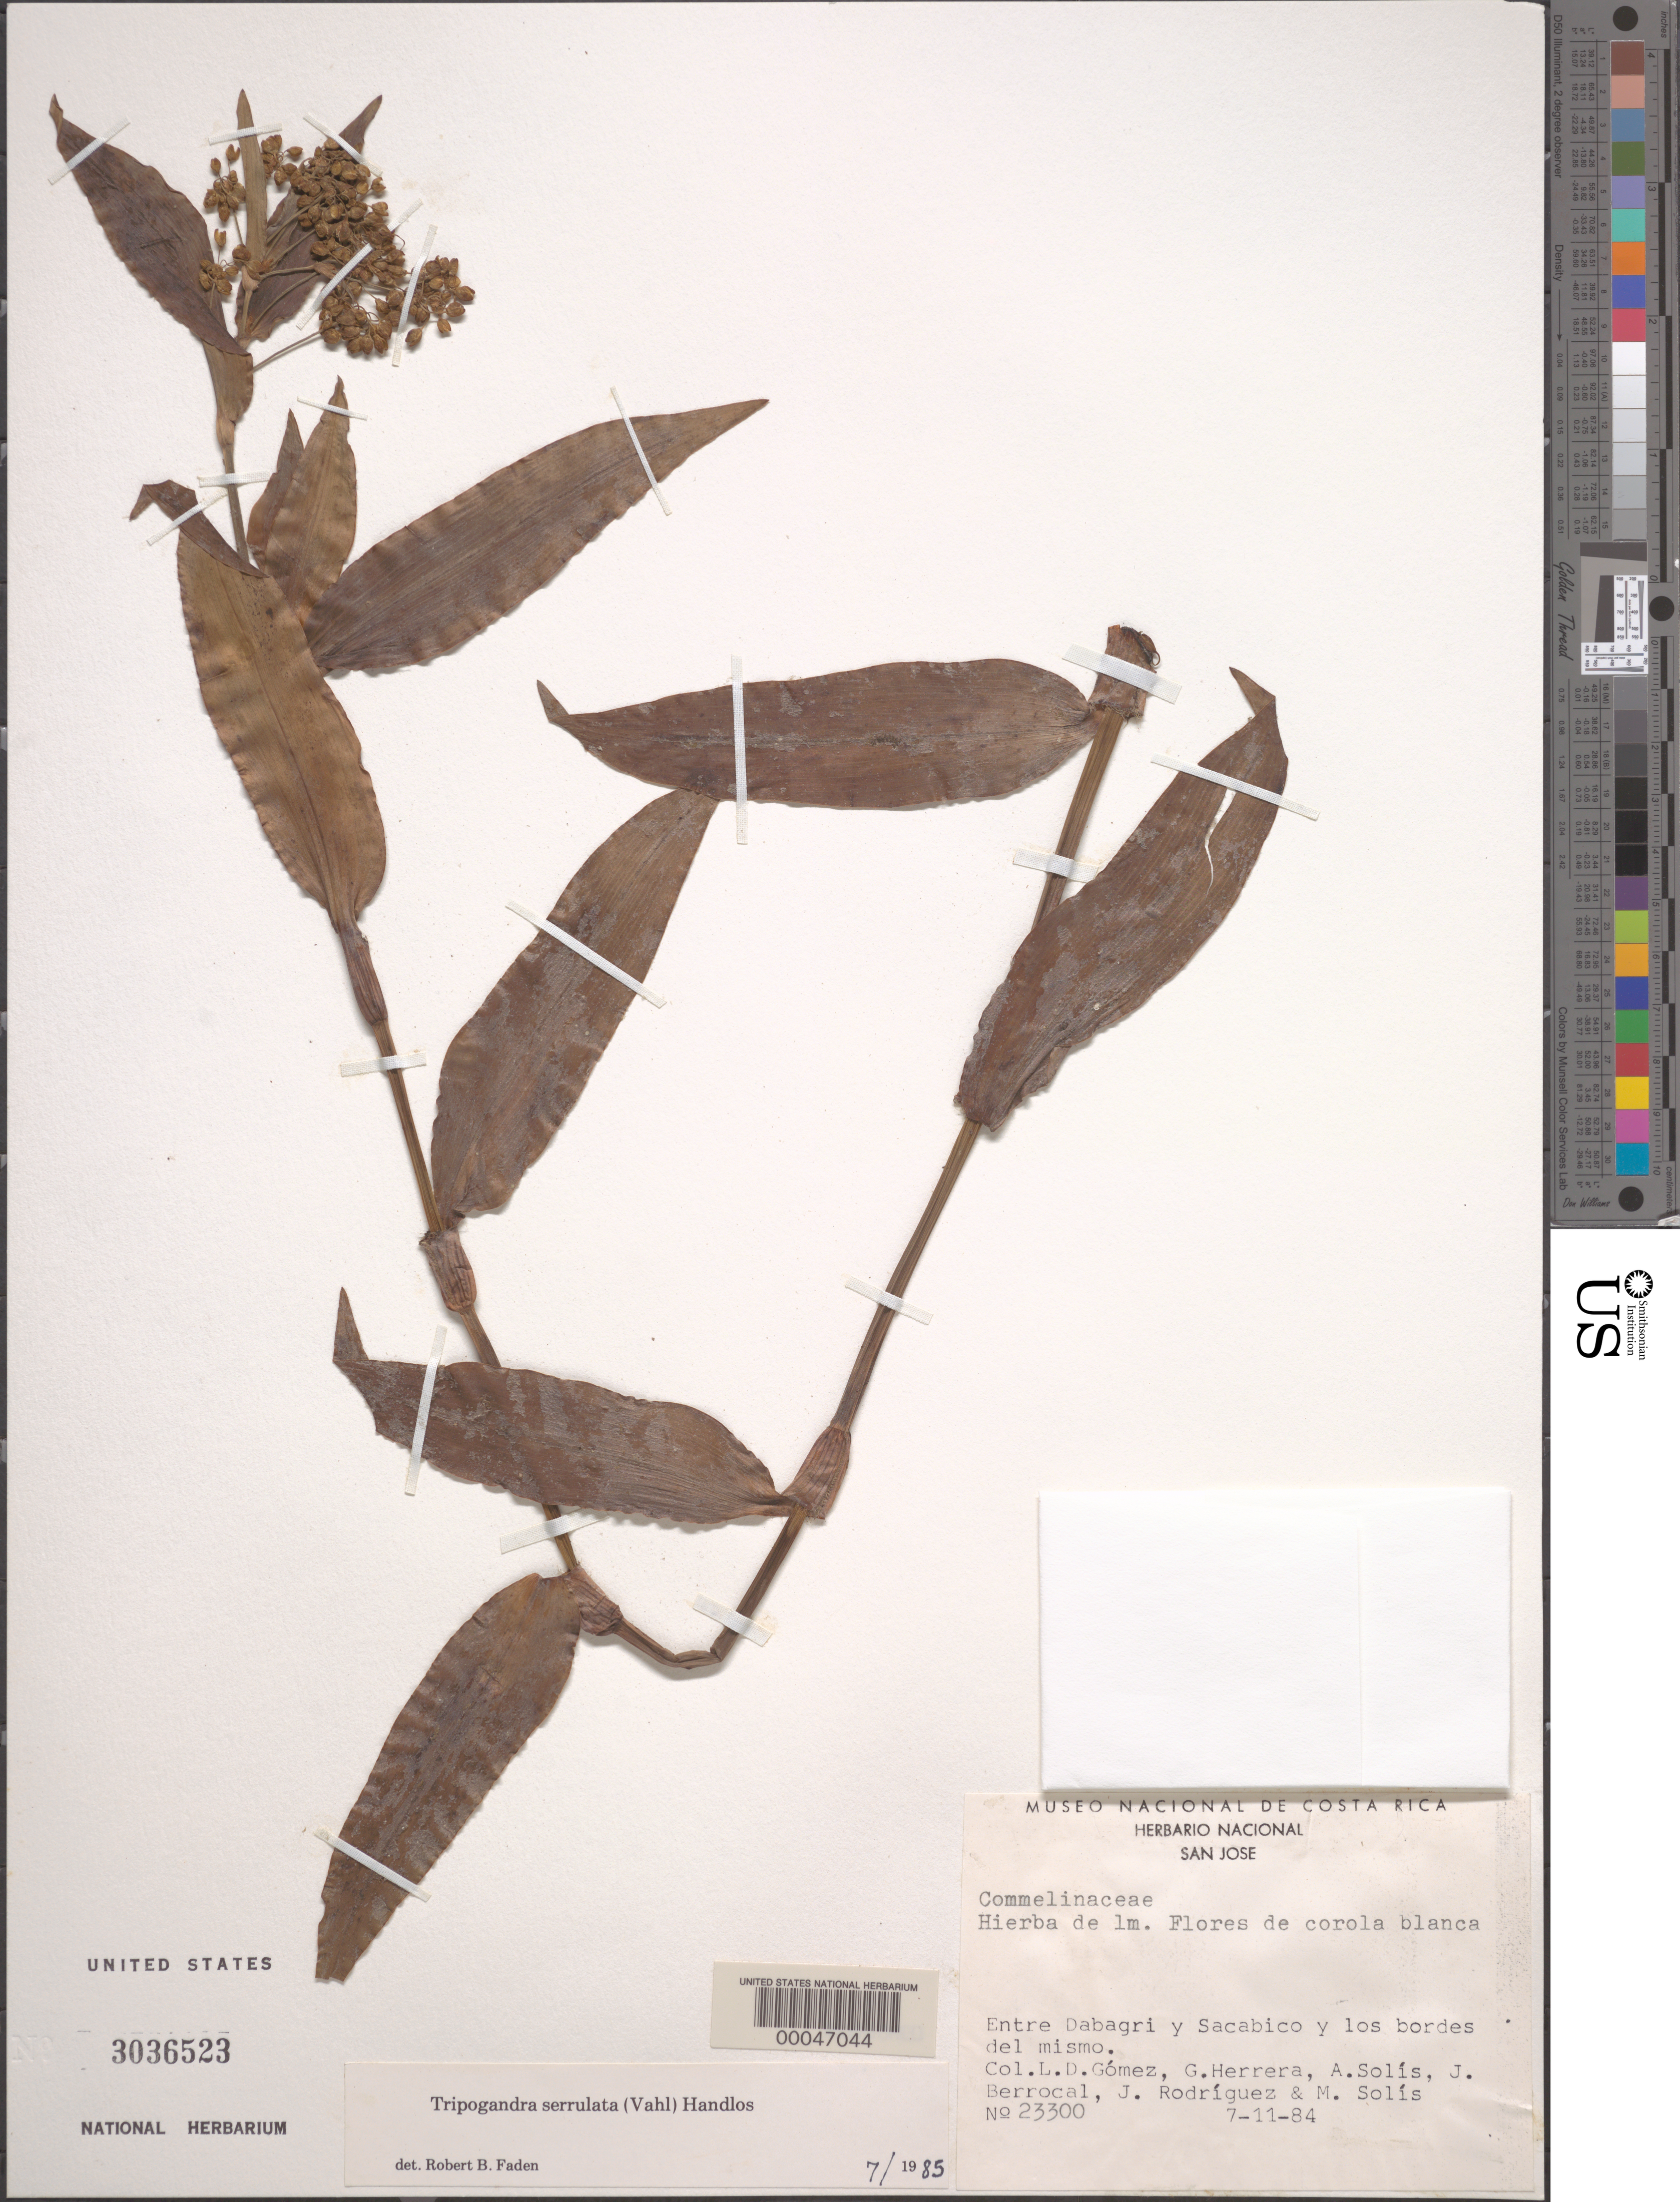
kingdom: Plantae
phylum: Tracheophyta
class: Liliopsida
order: Commelinales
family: Commelinaceae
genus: Tripogandra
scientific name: Tripogandra serrulata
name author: (Vahl) Handlos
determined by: Faden, Robert B., (US), Smithsonian Institution - National Museum of Natural History (UNITED STATES)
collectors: L. D. Gómez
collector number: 23300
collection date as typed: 07 Nov 1984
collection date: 1984-11-07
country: Costa Rica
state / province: San José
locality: Between dabagri and sacabico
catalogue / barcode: US 3036523